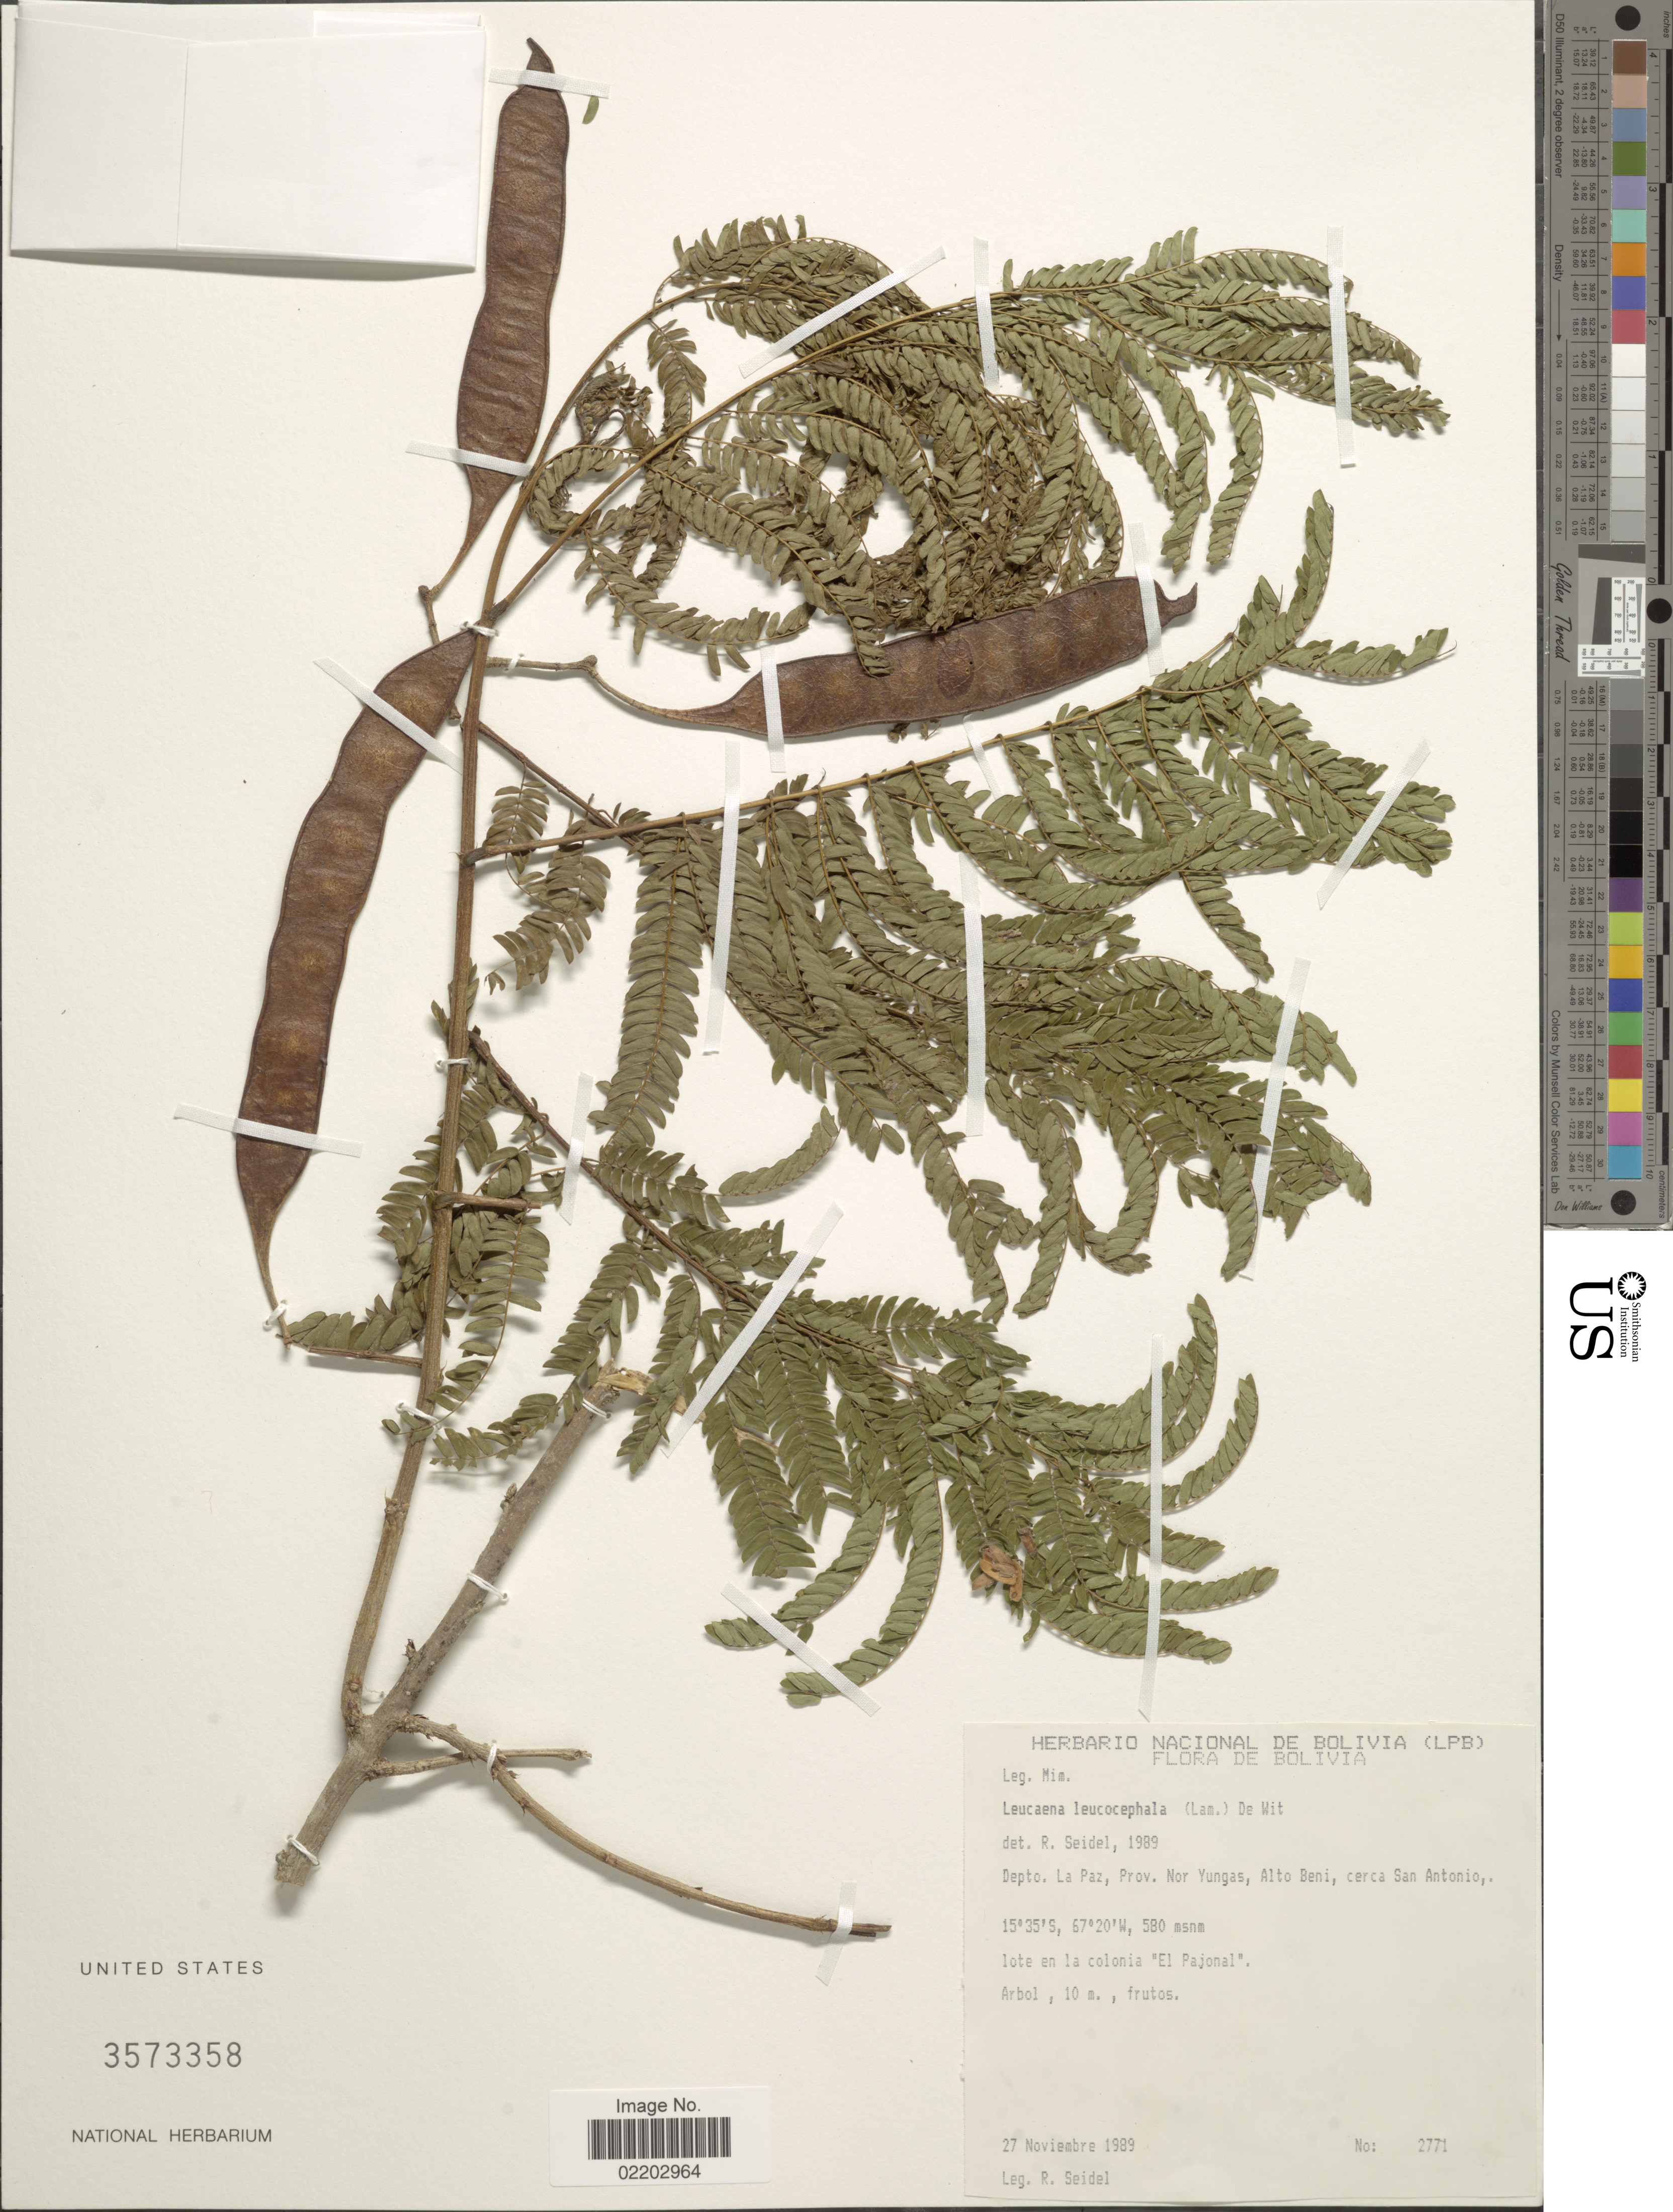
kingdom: Plantae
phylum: Tracheophyta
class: Magnoliopsida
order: Fabales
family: Fabaceae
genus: Leucaena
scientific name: Leucaena leucocephala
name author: (Lam.) de Wit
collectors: R. Seidel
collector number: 2771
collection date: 1989-11-27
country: Bolivia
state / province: La Paz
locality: Prov. Nor Yungas, Alto Beni, cerca San Antonio.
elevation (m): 580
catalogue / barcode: US 3573358